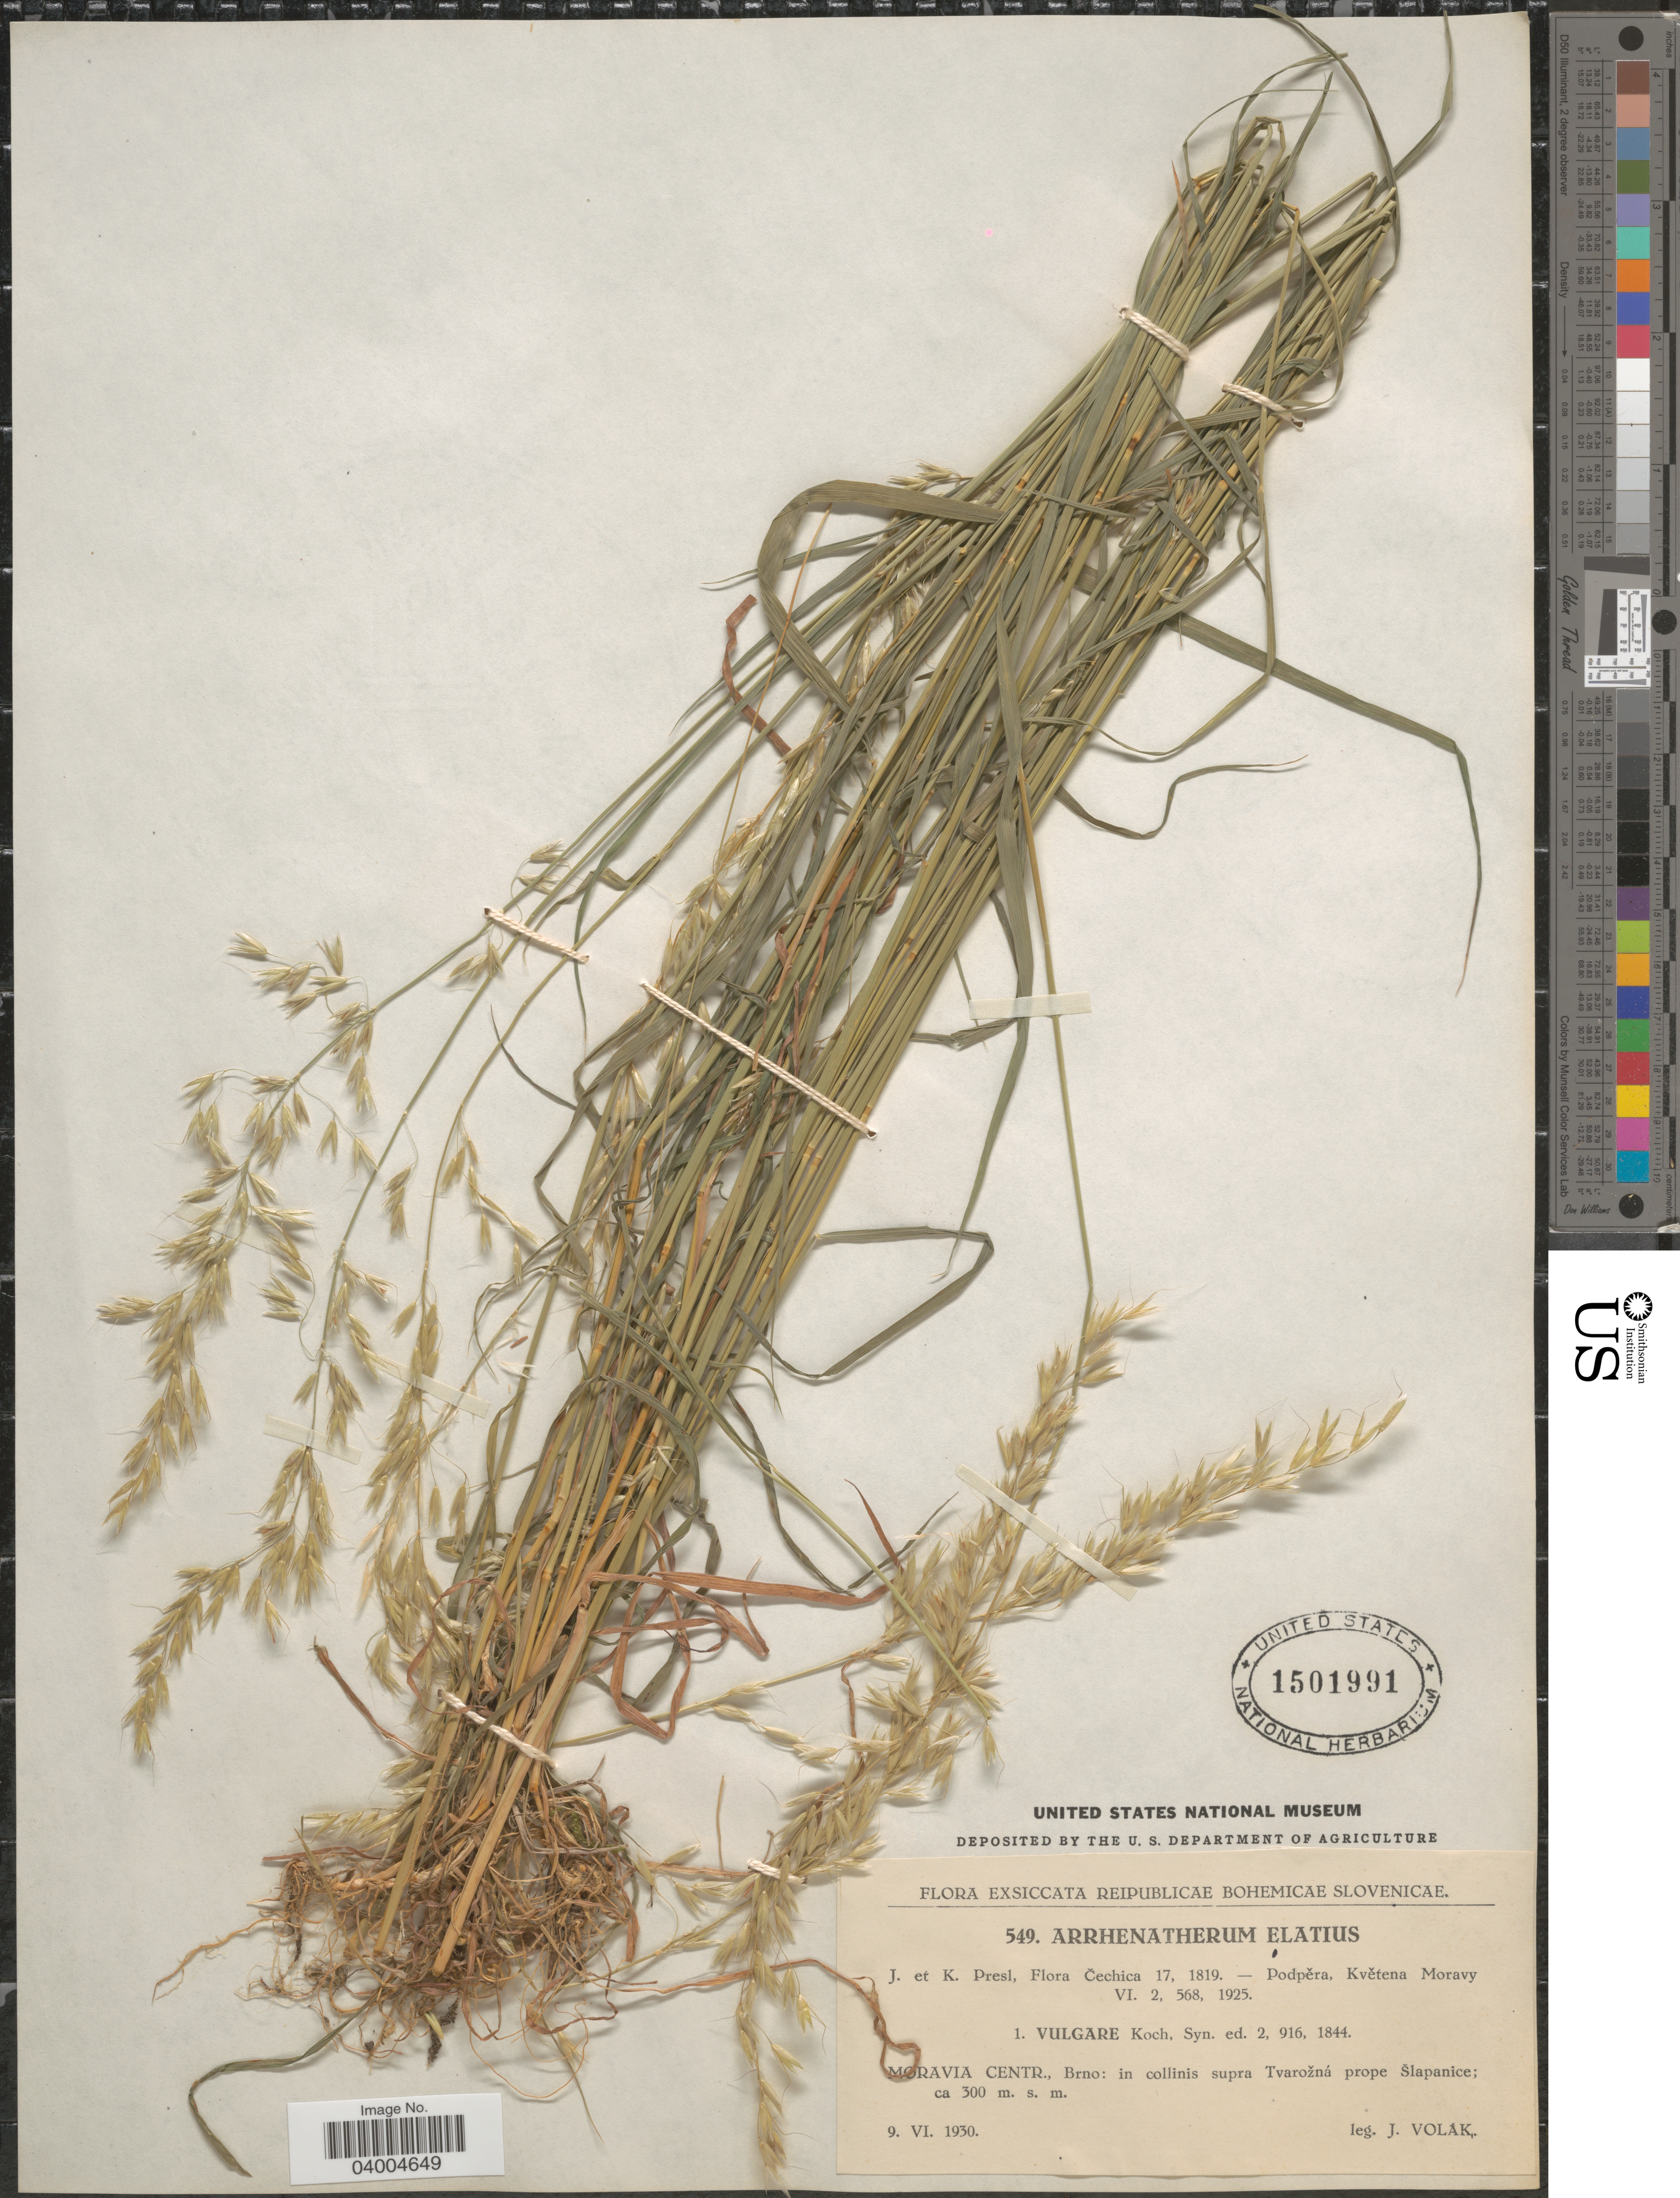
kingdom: Plantae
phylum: Tracheophyta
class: Liliopsida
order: Poales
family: Poaceae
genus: Arrhenatherum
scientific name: Arrhenatherum elatius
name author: (L.) J. Presl & C. Presl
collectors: J. Volak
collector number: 549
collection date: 1930-06-09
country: Czechia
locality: Moravia Centr., Brno: in collinis supra Tvarožná prope Šlapanice.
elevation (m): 300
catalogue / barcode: US 1501991